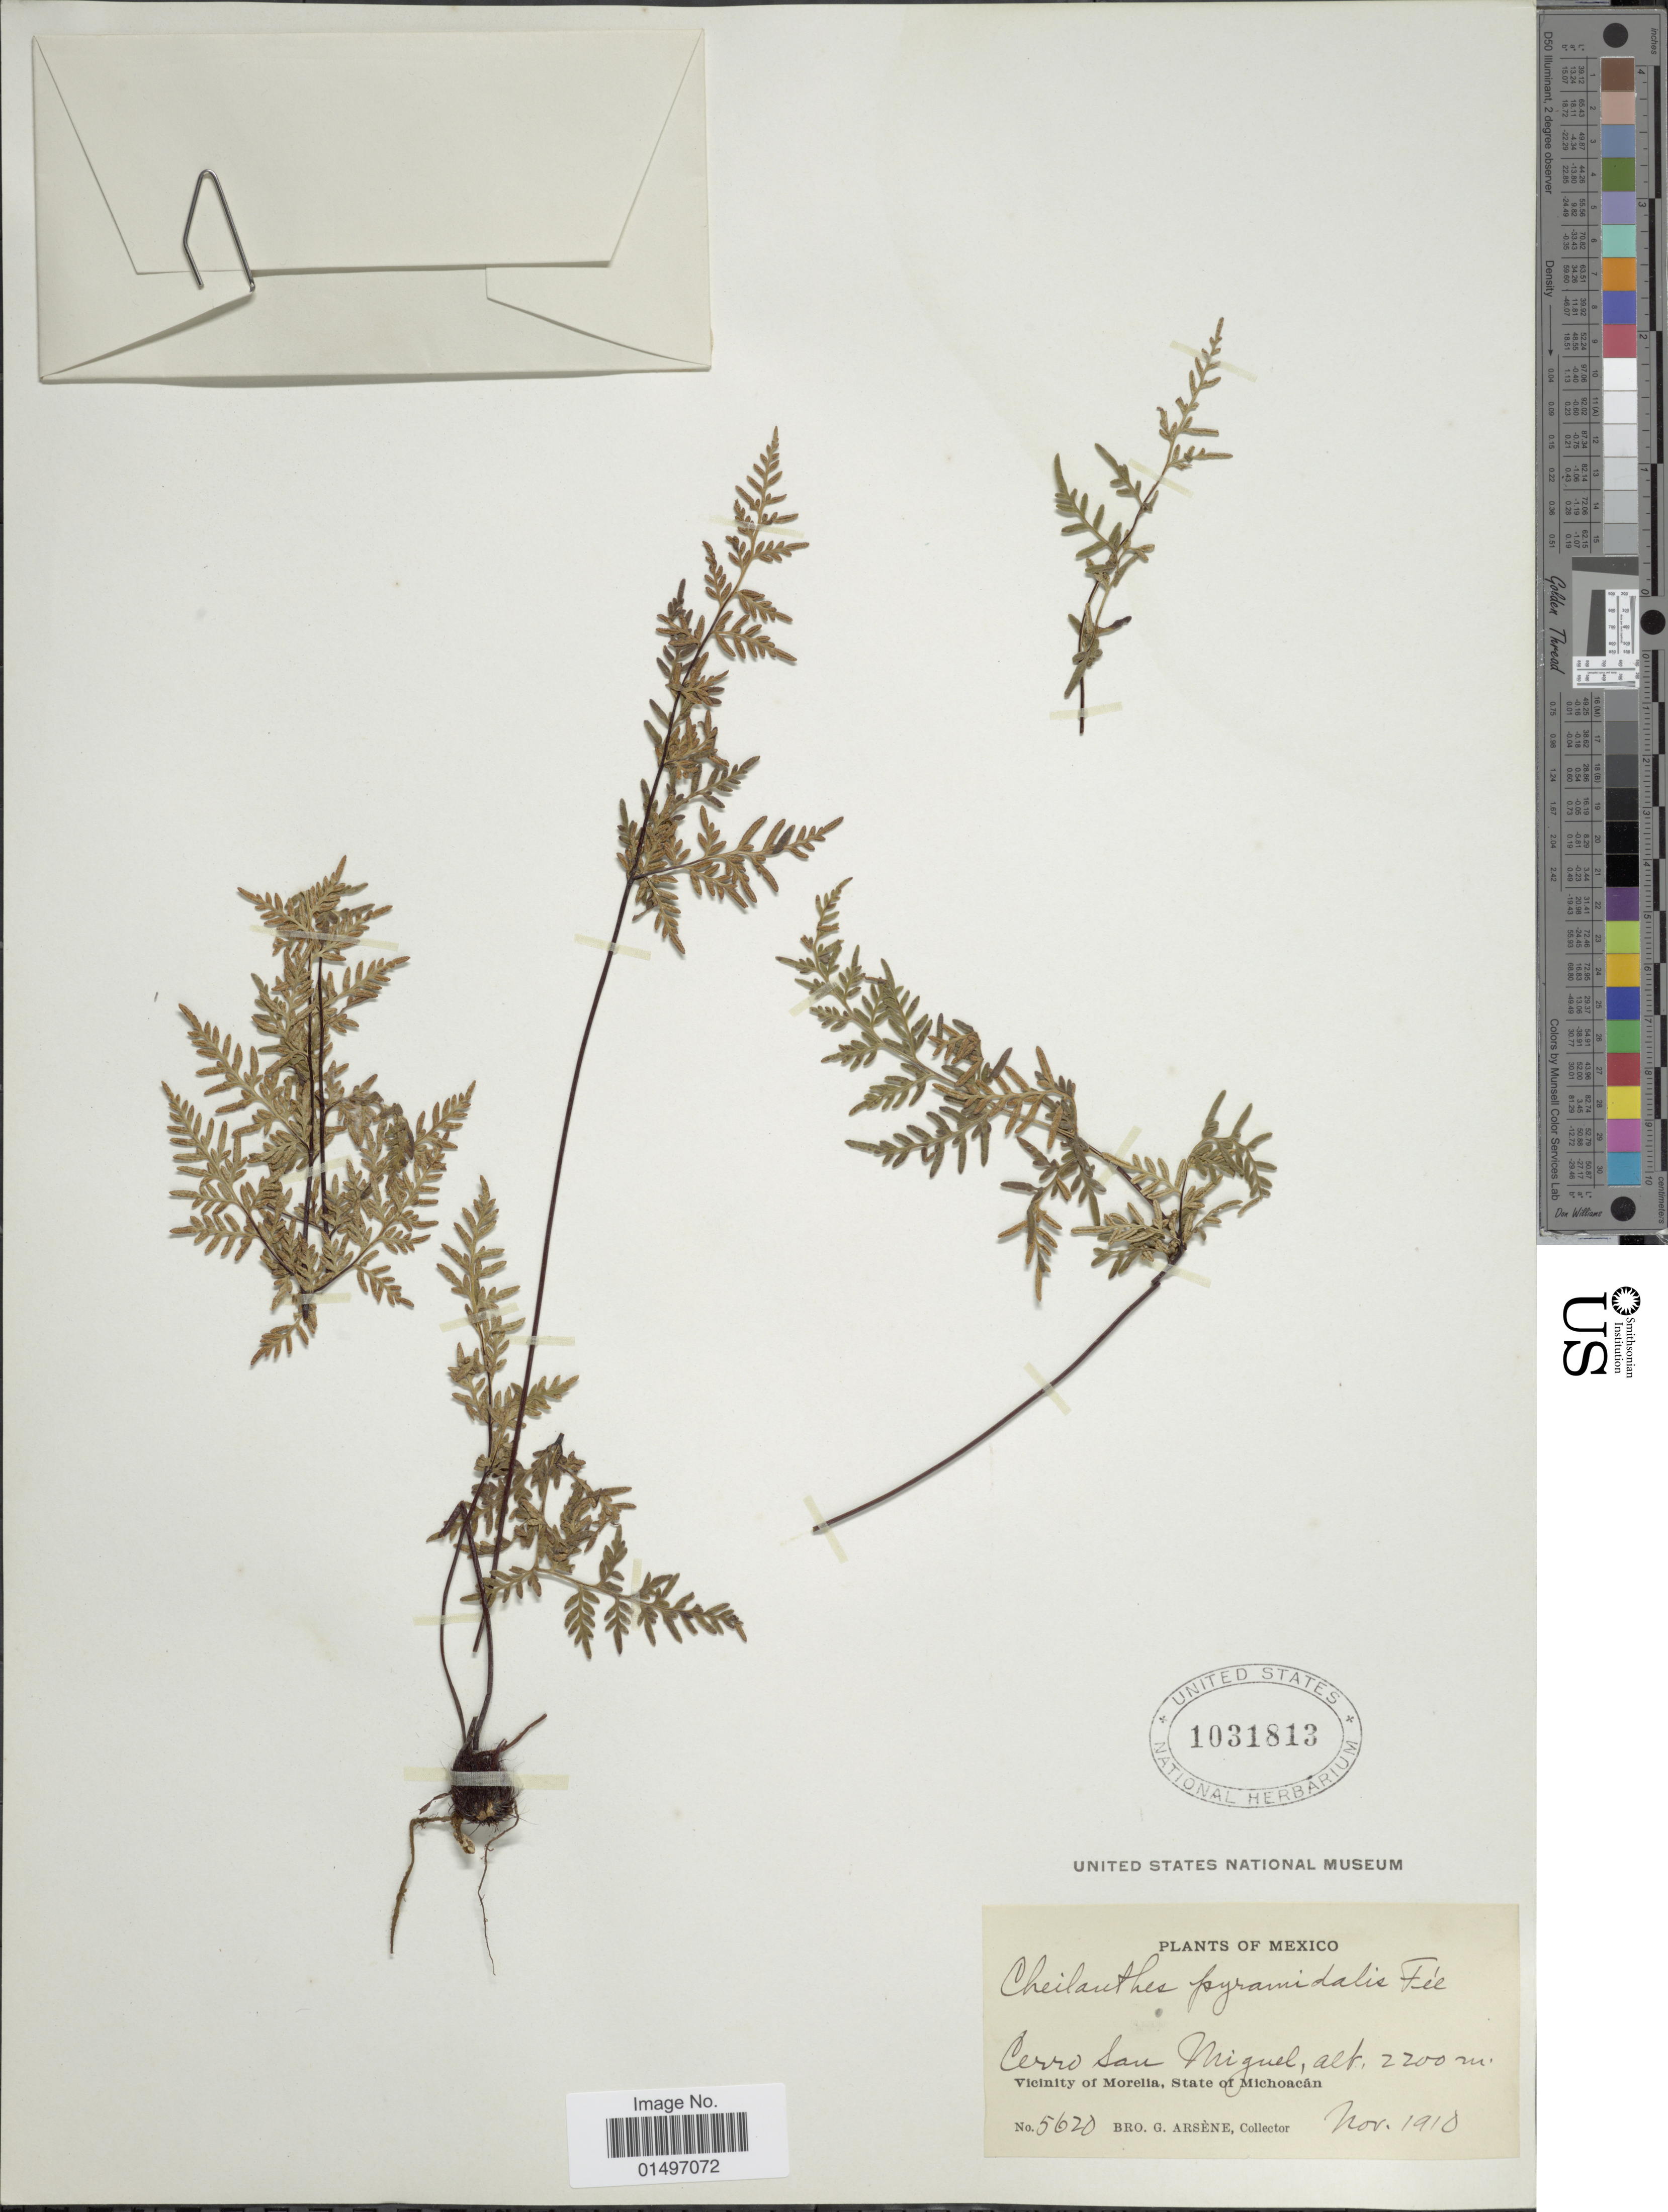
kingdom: Plantae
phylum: Tracheophyta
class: Polypodiopsida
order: Polypodiales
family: Pteridaceae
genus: Gaga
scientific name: Gaga hirsuta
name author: (Link) Fay W. Li & Windham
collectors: Bro. G. Arsène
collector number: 5620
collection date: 1910-11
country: Mexico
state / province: Michoacán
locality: Mexico, Vicinity of Morelia, Cerro San Miguel.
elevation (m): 2200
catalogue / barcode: US 1031813